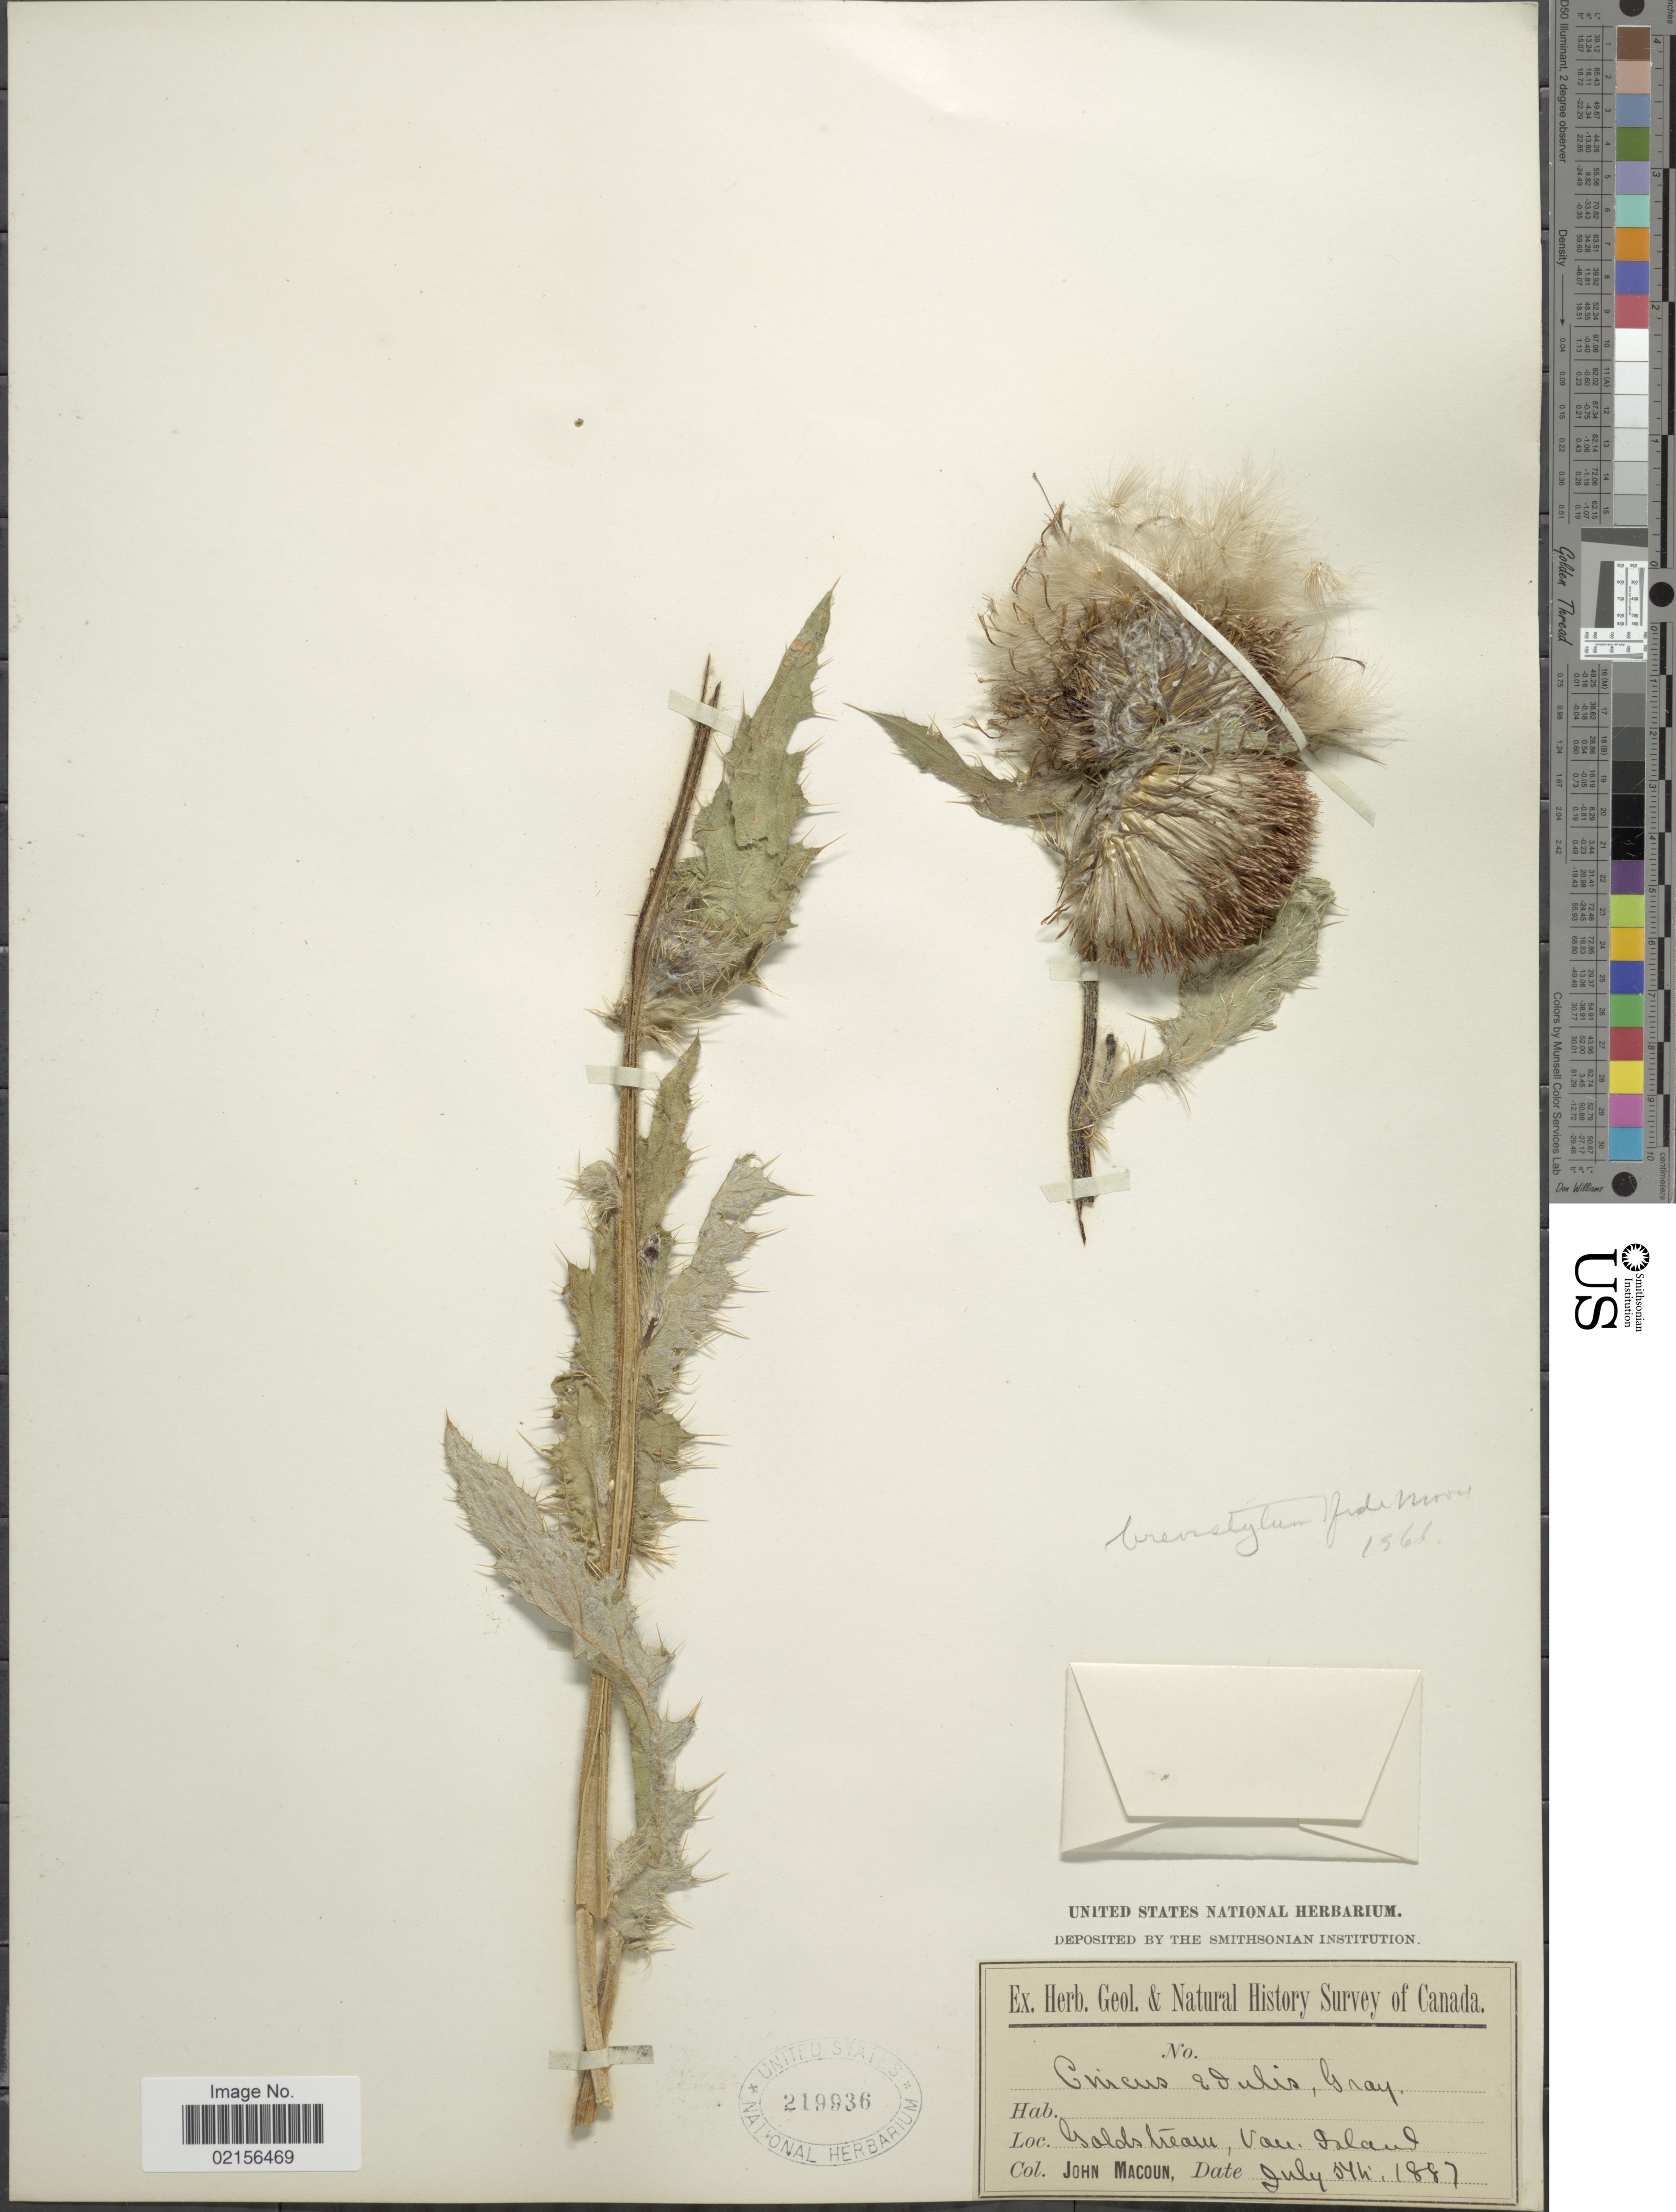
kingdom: Plantae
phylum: Tracheophyta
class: Magnoliopsida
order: Asterales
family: Asteraceae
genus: Cirsium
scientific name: Cirsium brevistylum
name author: Cronq.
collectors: J. Macoun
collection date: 1887-07-05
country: Canada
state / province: British Columbia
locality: Goldstream, Van Island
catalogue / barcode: US 219936